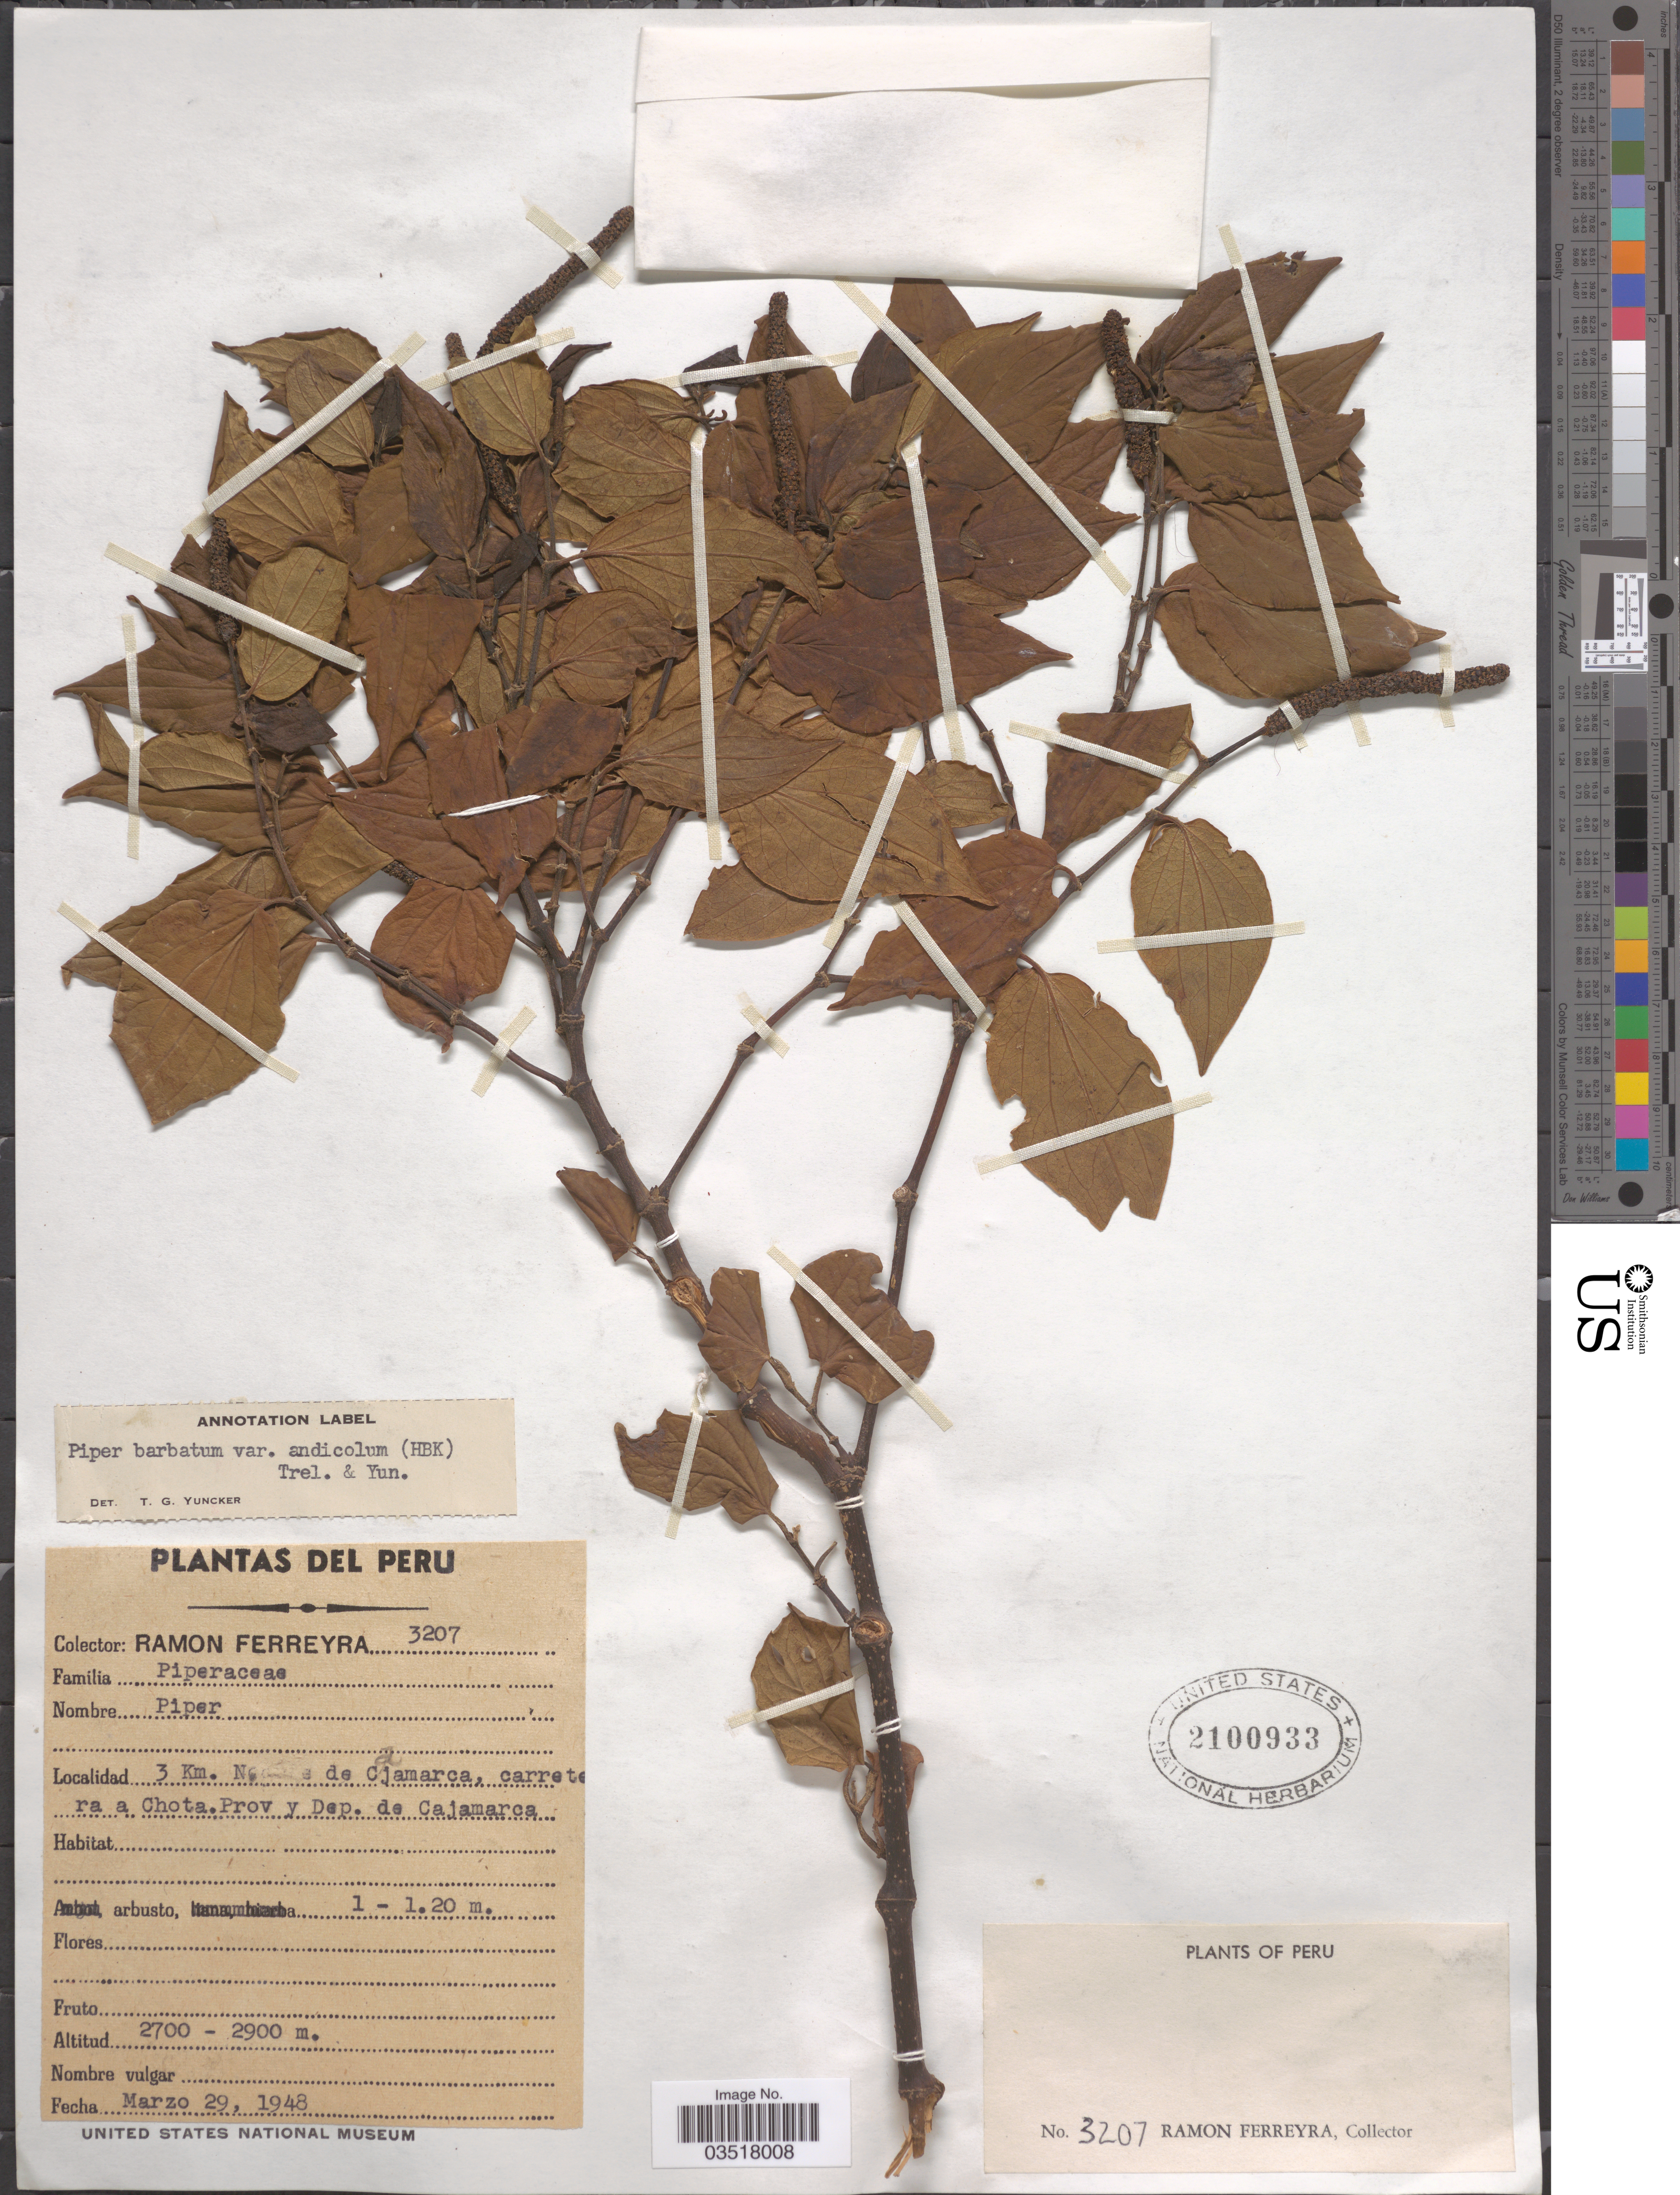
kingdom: Plantae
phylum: Tracheophyta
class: Magnoliopsida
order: Piperales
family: Piperaceae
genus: Piper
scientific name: Piper barbatum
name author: C. DC.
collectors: R. A. Ferreyra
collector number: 3207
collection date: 1948-03-29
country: Peru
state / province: Cajamarca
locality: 3 Km. N. de Cajamarca, carretera a Chota. Prov y Dep. de Cajamarca.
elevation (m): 2700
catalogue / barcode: US 2100933